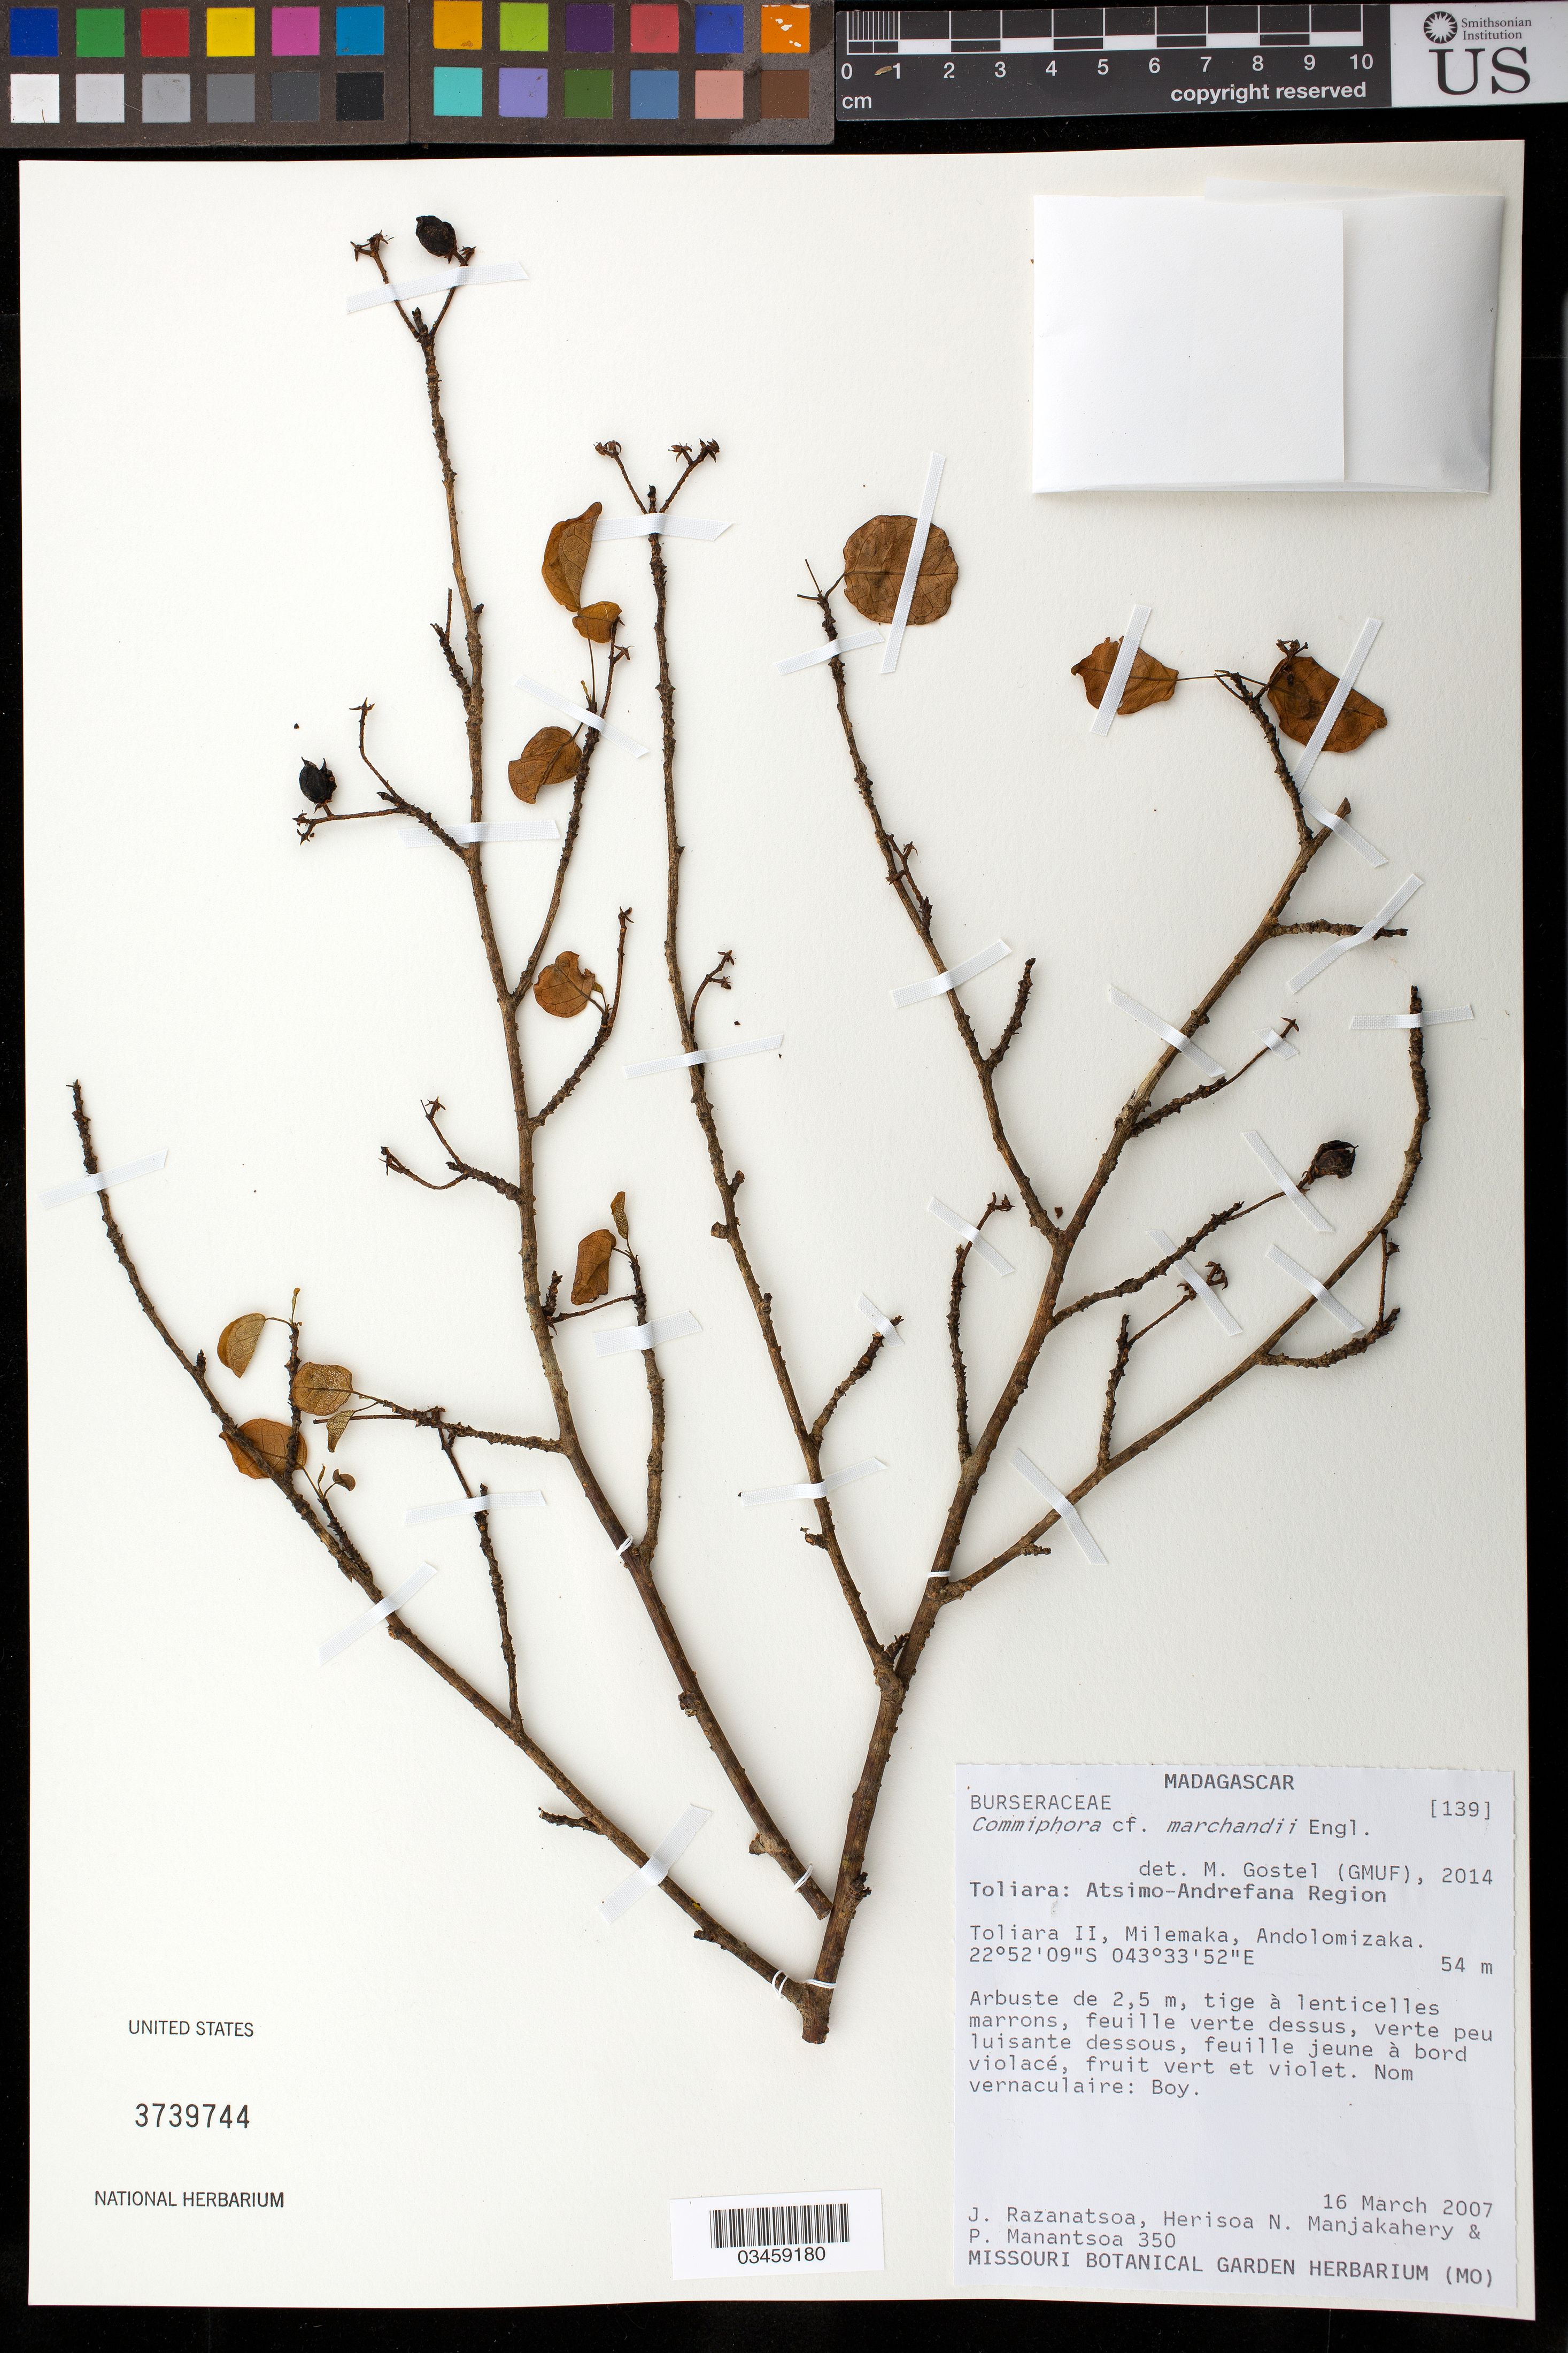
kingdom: Plantae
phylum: Tracheophyta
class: Magnoliopsida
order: Sapindales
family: Burseraceae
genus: Commiphora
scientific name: Commiphora marchandii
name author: Engl.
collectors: J. Razanatsoa, H. N. Manjakahery & H. Manantsoa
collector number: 350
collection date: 2007-03-16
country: Madagascar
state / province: Atsimo-Andrefana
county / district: Toliara II District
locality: Toliara II, Milemaka, Andolomizaka.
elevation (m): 54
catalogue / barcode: US 3739744 03459180